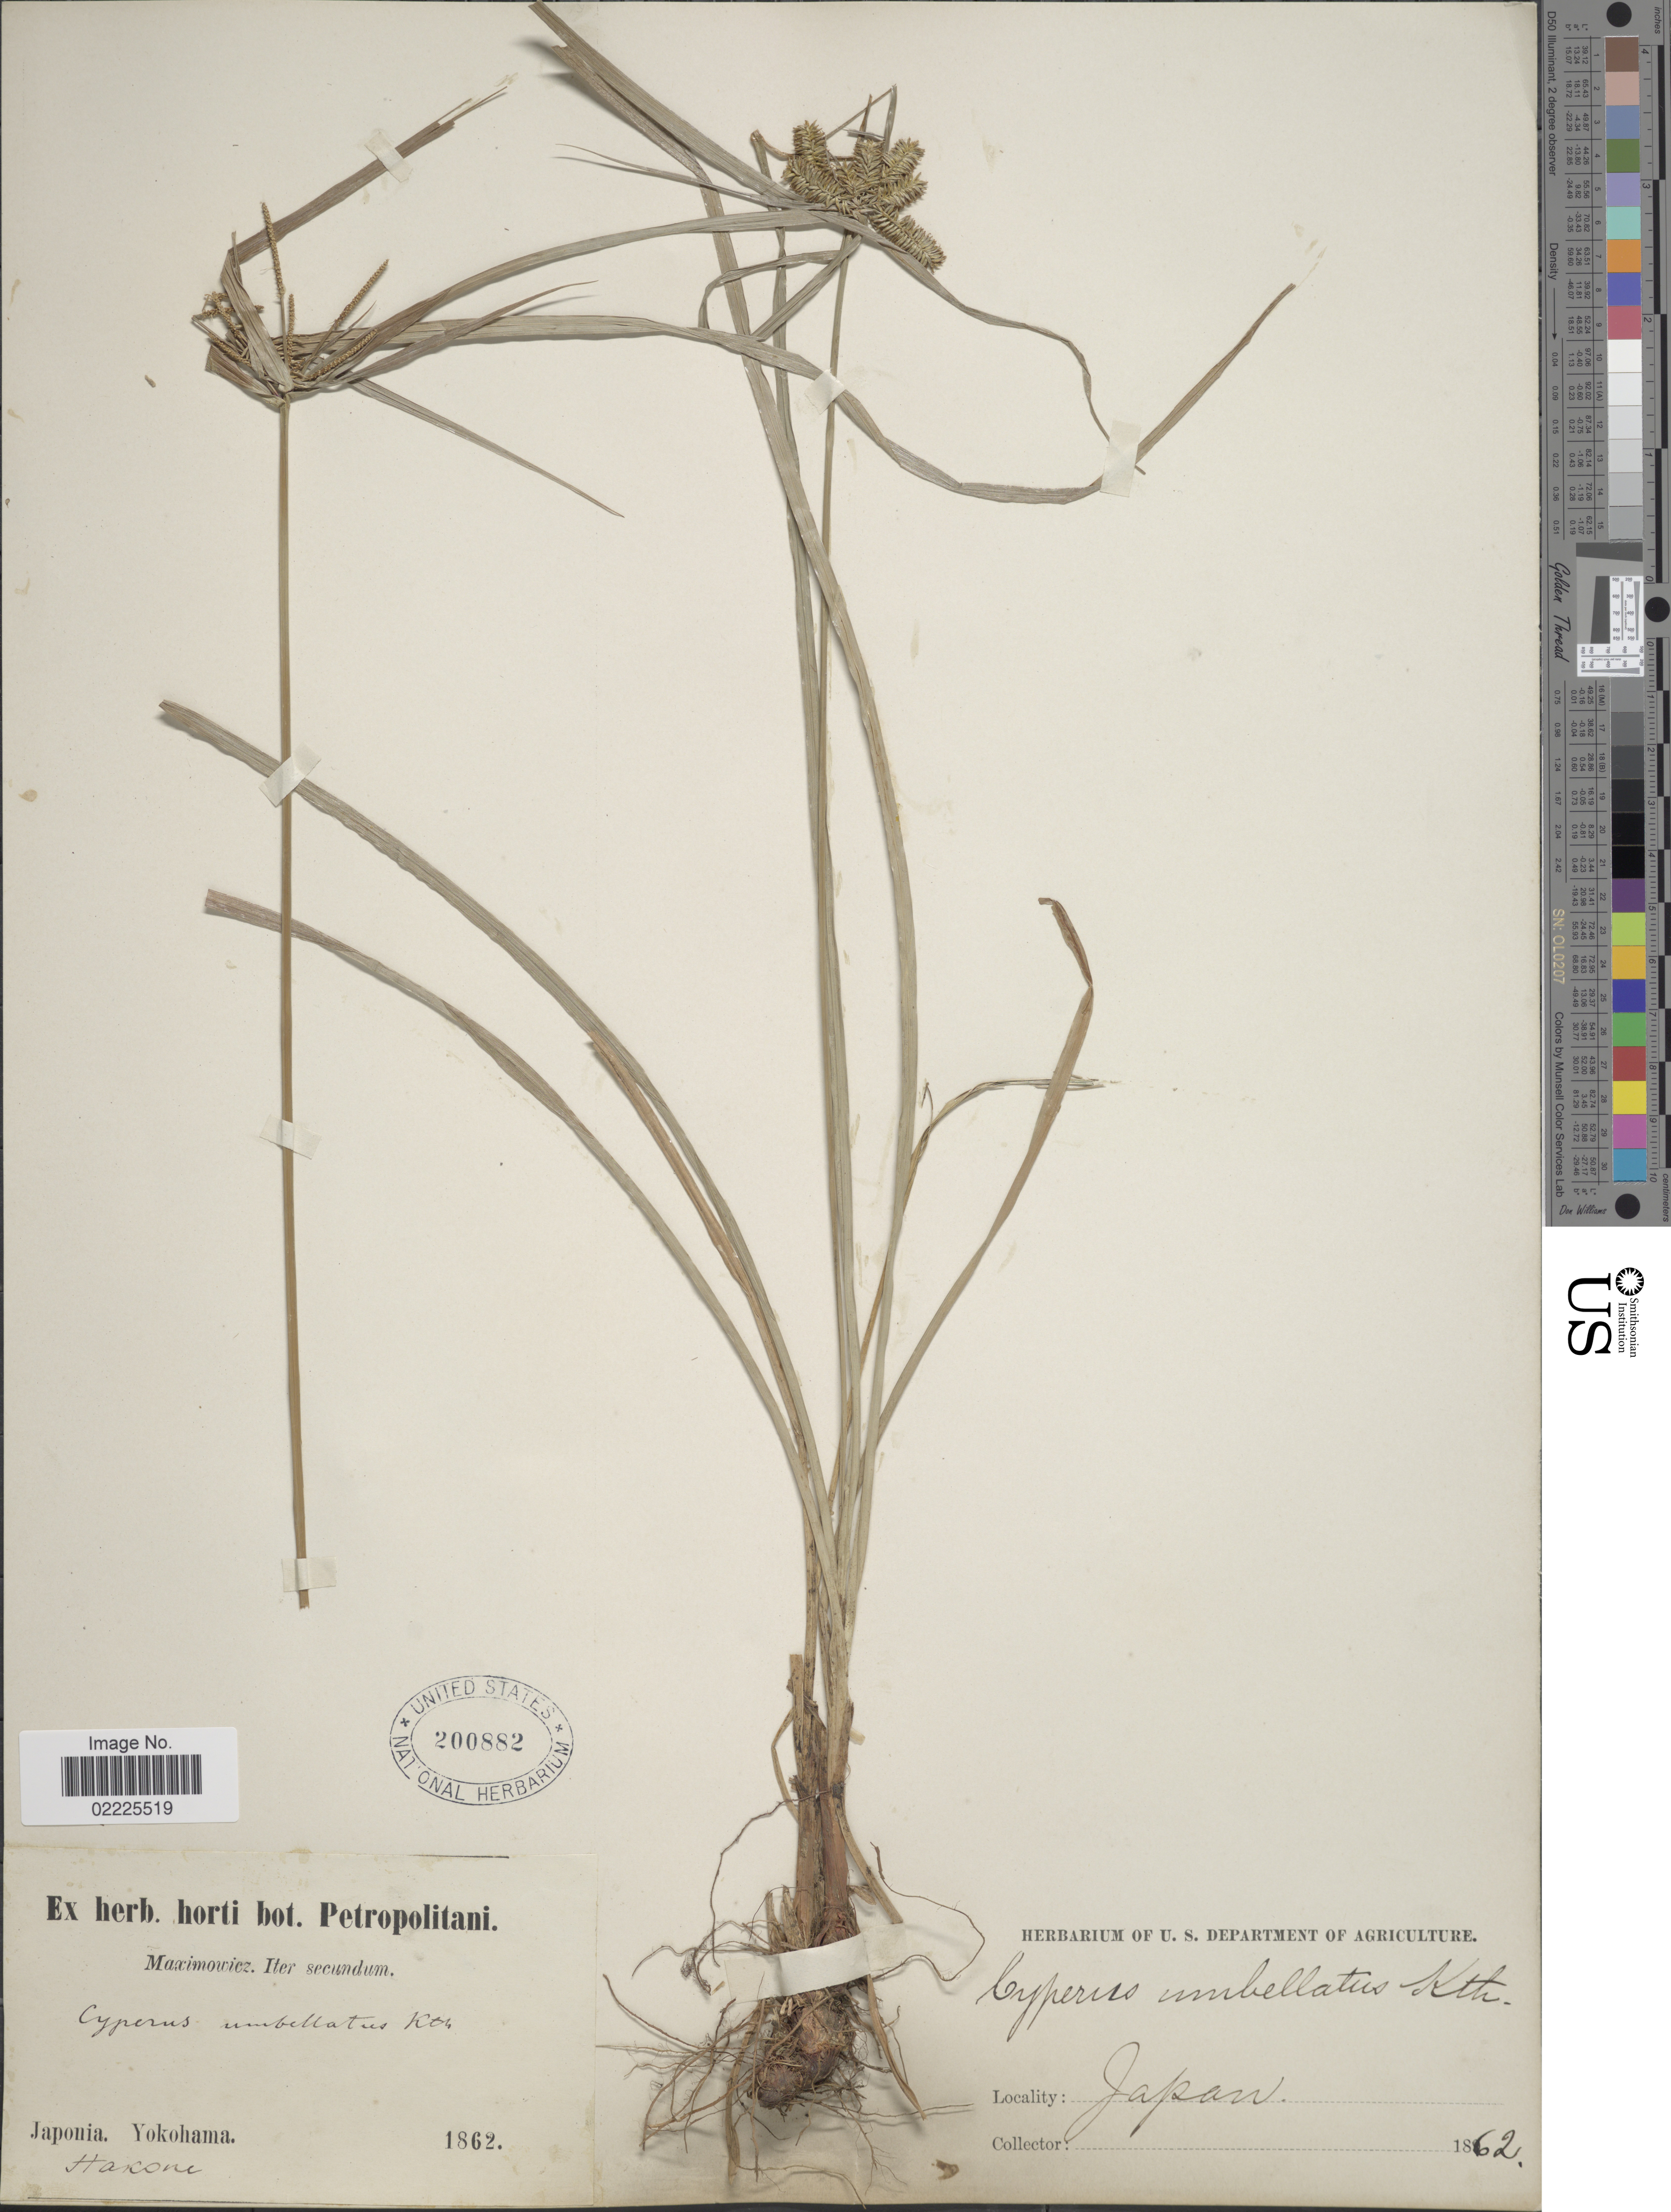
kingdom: Plantae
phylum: Tracheophyta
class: Liliopsida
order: Poales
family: Cyperaceae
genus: Cyperus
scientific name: Cyperus cyperinus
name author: (Retz.) Valck. Sur.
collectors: -. Maximowicz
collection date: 1862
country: Japan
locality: Yokohama, Hakone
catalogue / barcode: US 200882